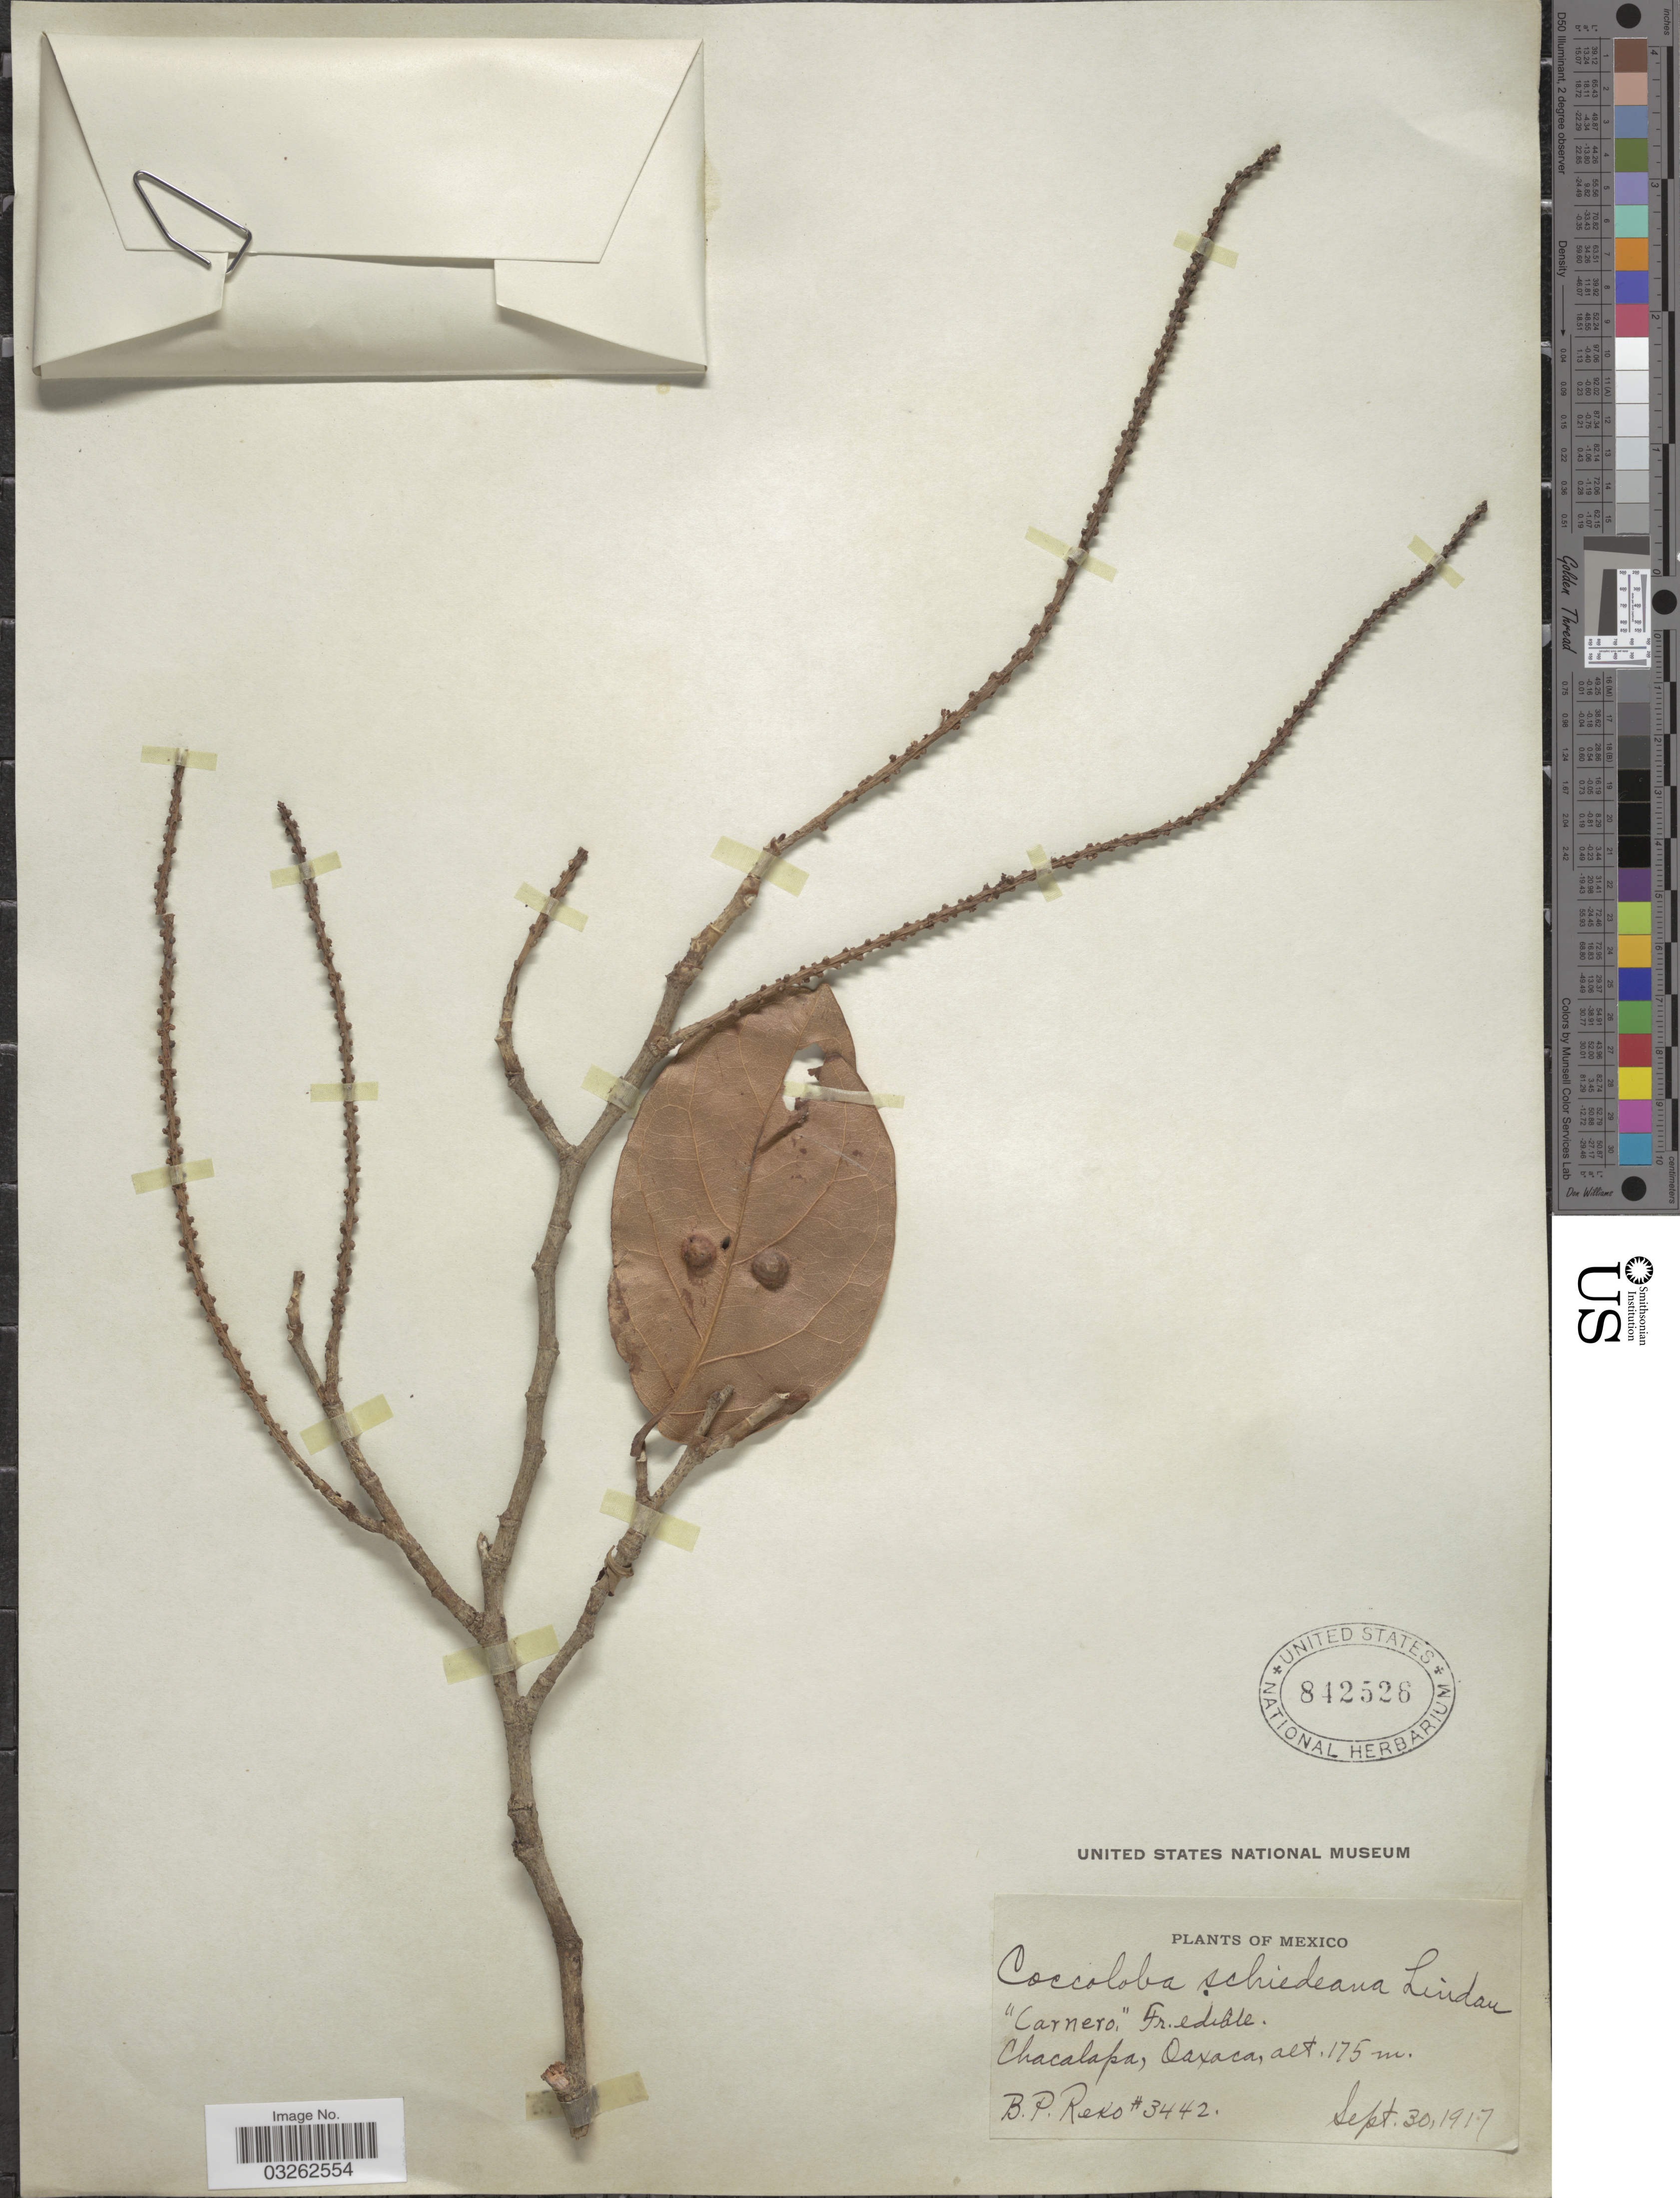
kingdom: Plantae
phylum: Tracheophyta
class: Magnoliopsida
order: Caryophyllales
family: Polygonaceae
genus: Coccoloba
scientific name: Coccoloba barbadensis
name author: Jacq.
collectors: B. P. Reko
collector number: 3442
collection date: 1917-09-30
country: Mexico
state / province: Oaxaca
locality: Chacalapa.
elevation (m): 175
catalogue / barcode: US 842526